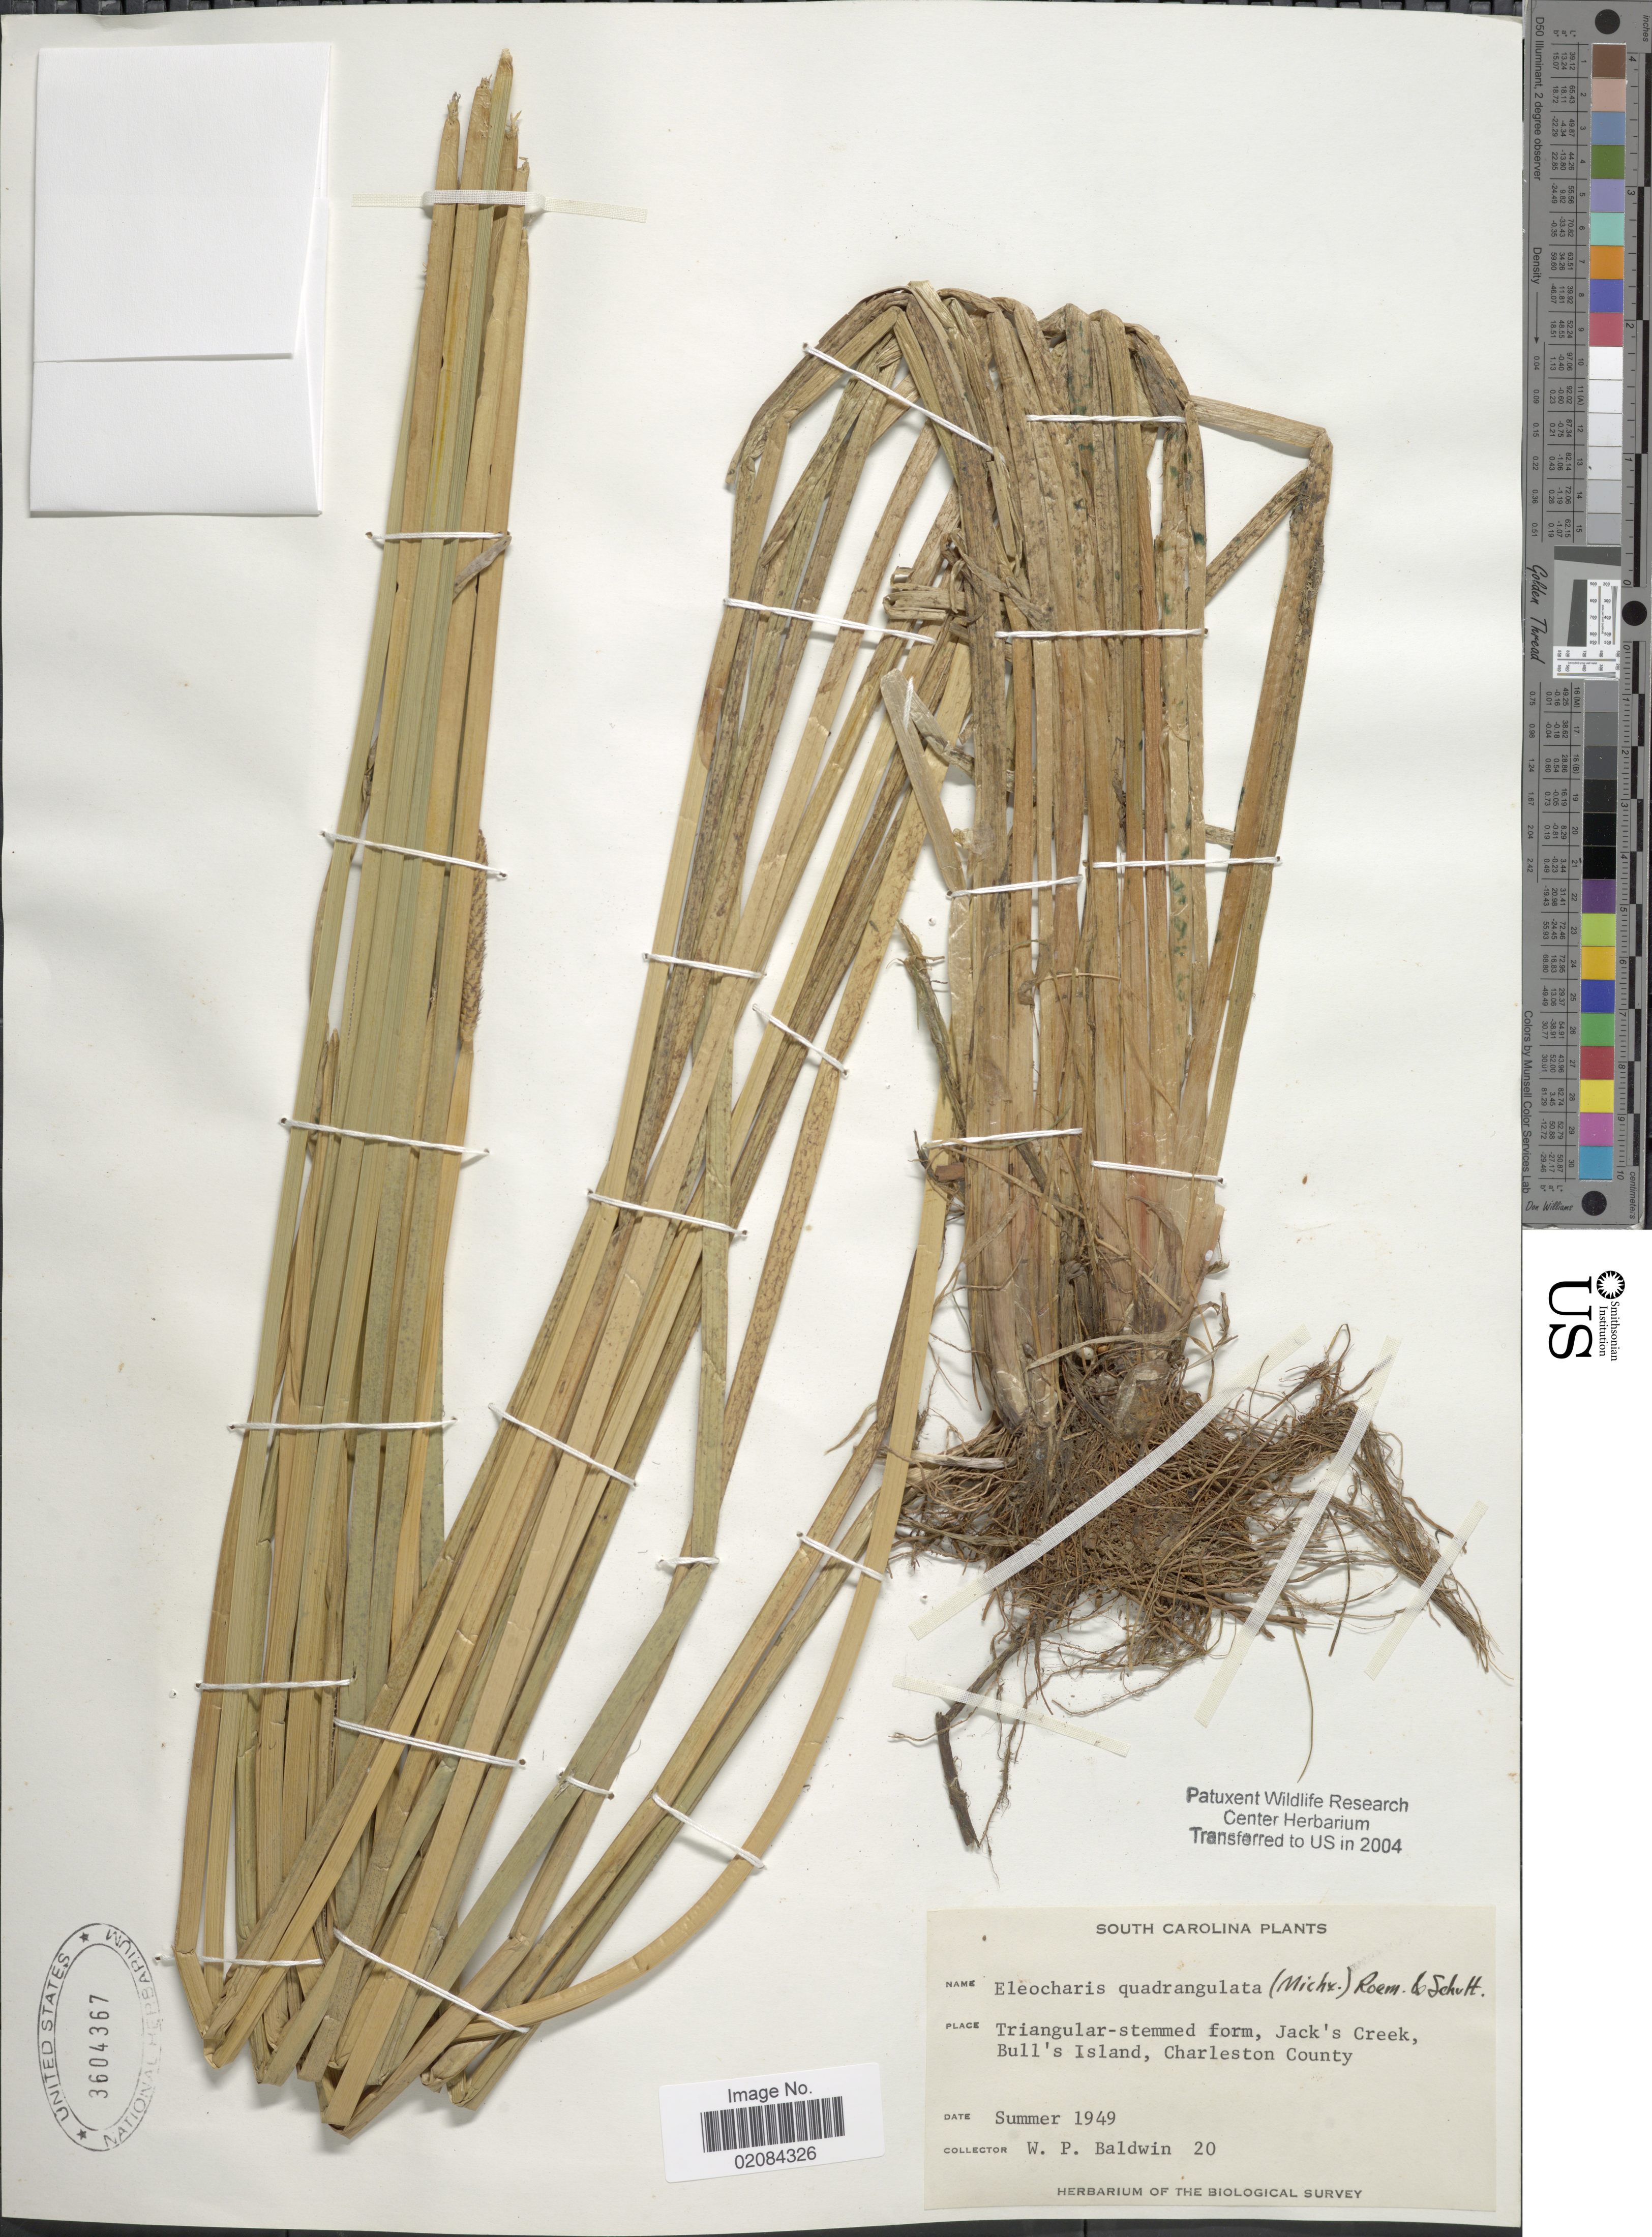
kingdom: Plantae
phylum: Tracheophyta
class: Liliopsida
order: Poales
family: Cyperaceae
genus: Eleocharis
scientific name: Eleocharis quadrangulata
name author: (Michx.) Roem. & Schult.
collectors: W. Baldwin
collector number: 20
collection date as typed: Summer 1949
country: United States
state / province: North Carolina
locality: South Carolina. Triangular-stemmed from, Jack's Creek Bull's Island, Charleston County.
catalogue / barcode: US 3604367